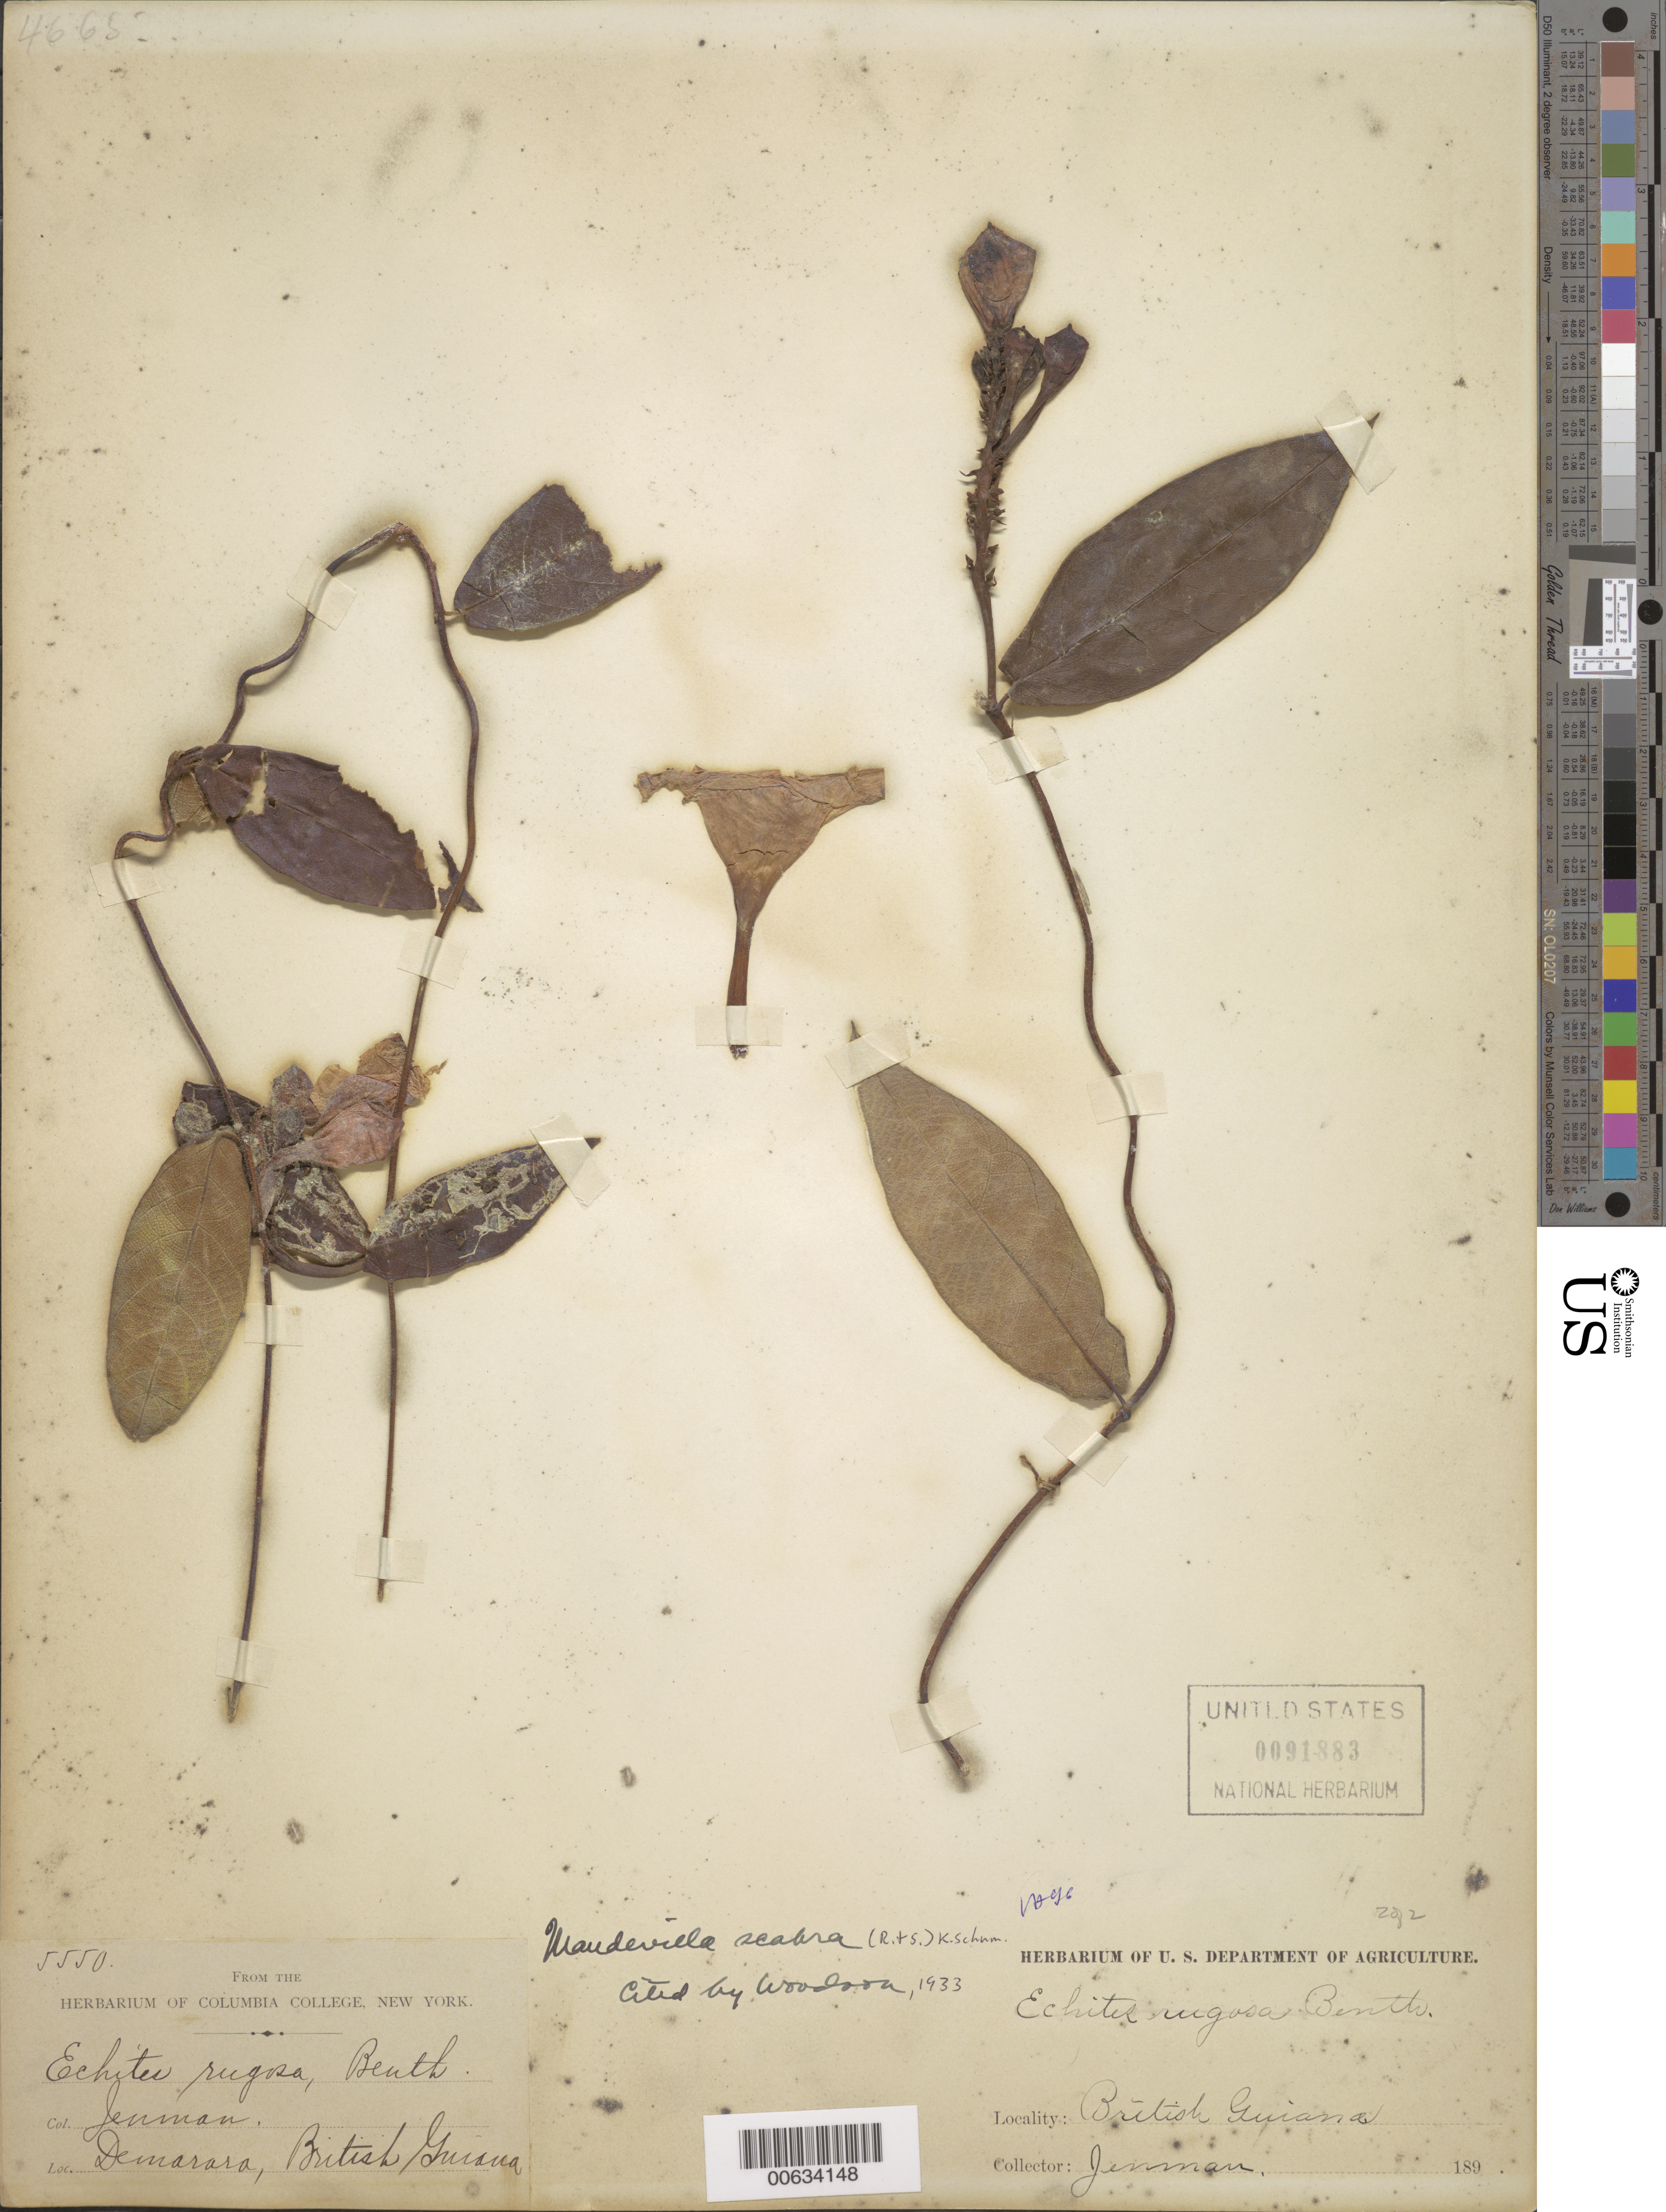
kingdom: Plantae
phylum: Tracheophyta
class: Magnoliopsida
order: Gentianales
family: Apocynaceae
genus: Mandevilla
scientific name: Mandevilla scabra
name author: (Hoffmanns. ex Roem. & Schult.) K. Schum.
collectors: -. Jenman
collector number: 5550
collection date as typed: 189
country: Guyana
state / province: Demerara-Mahaica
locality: Demarara, British Guiana.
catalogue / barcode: US 91883